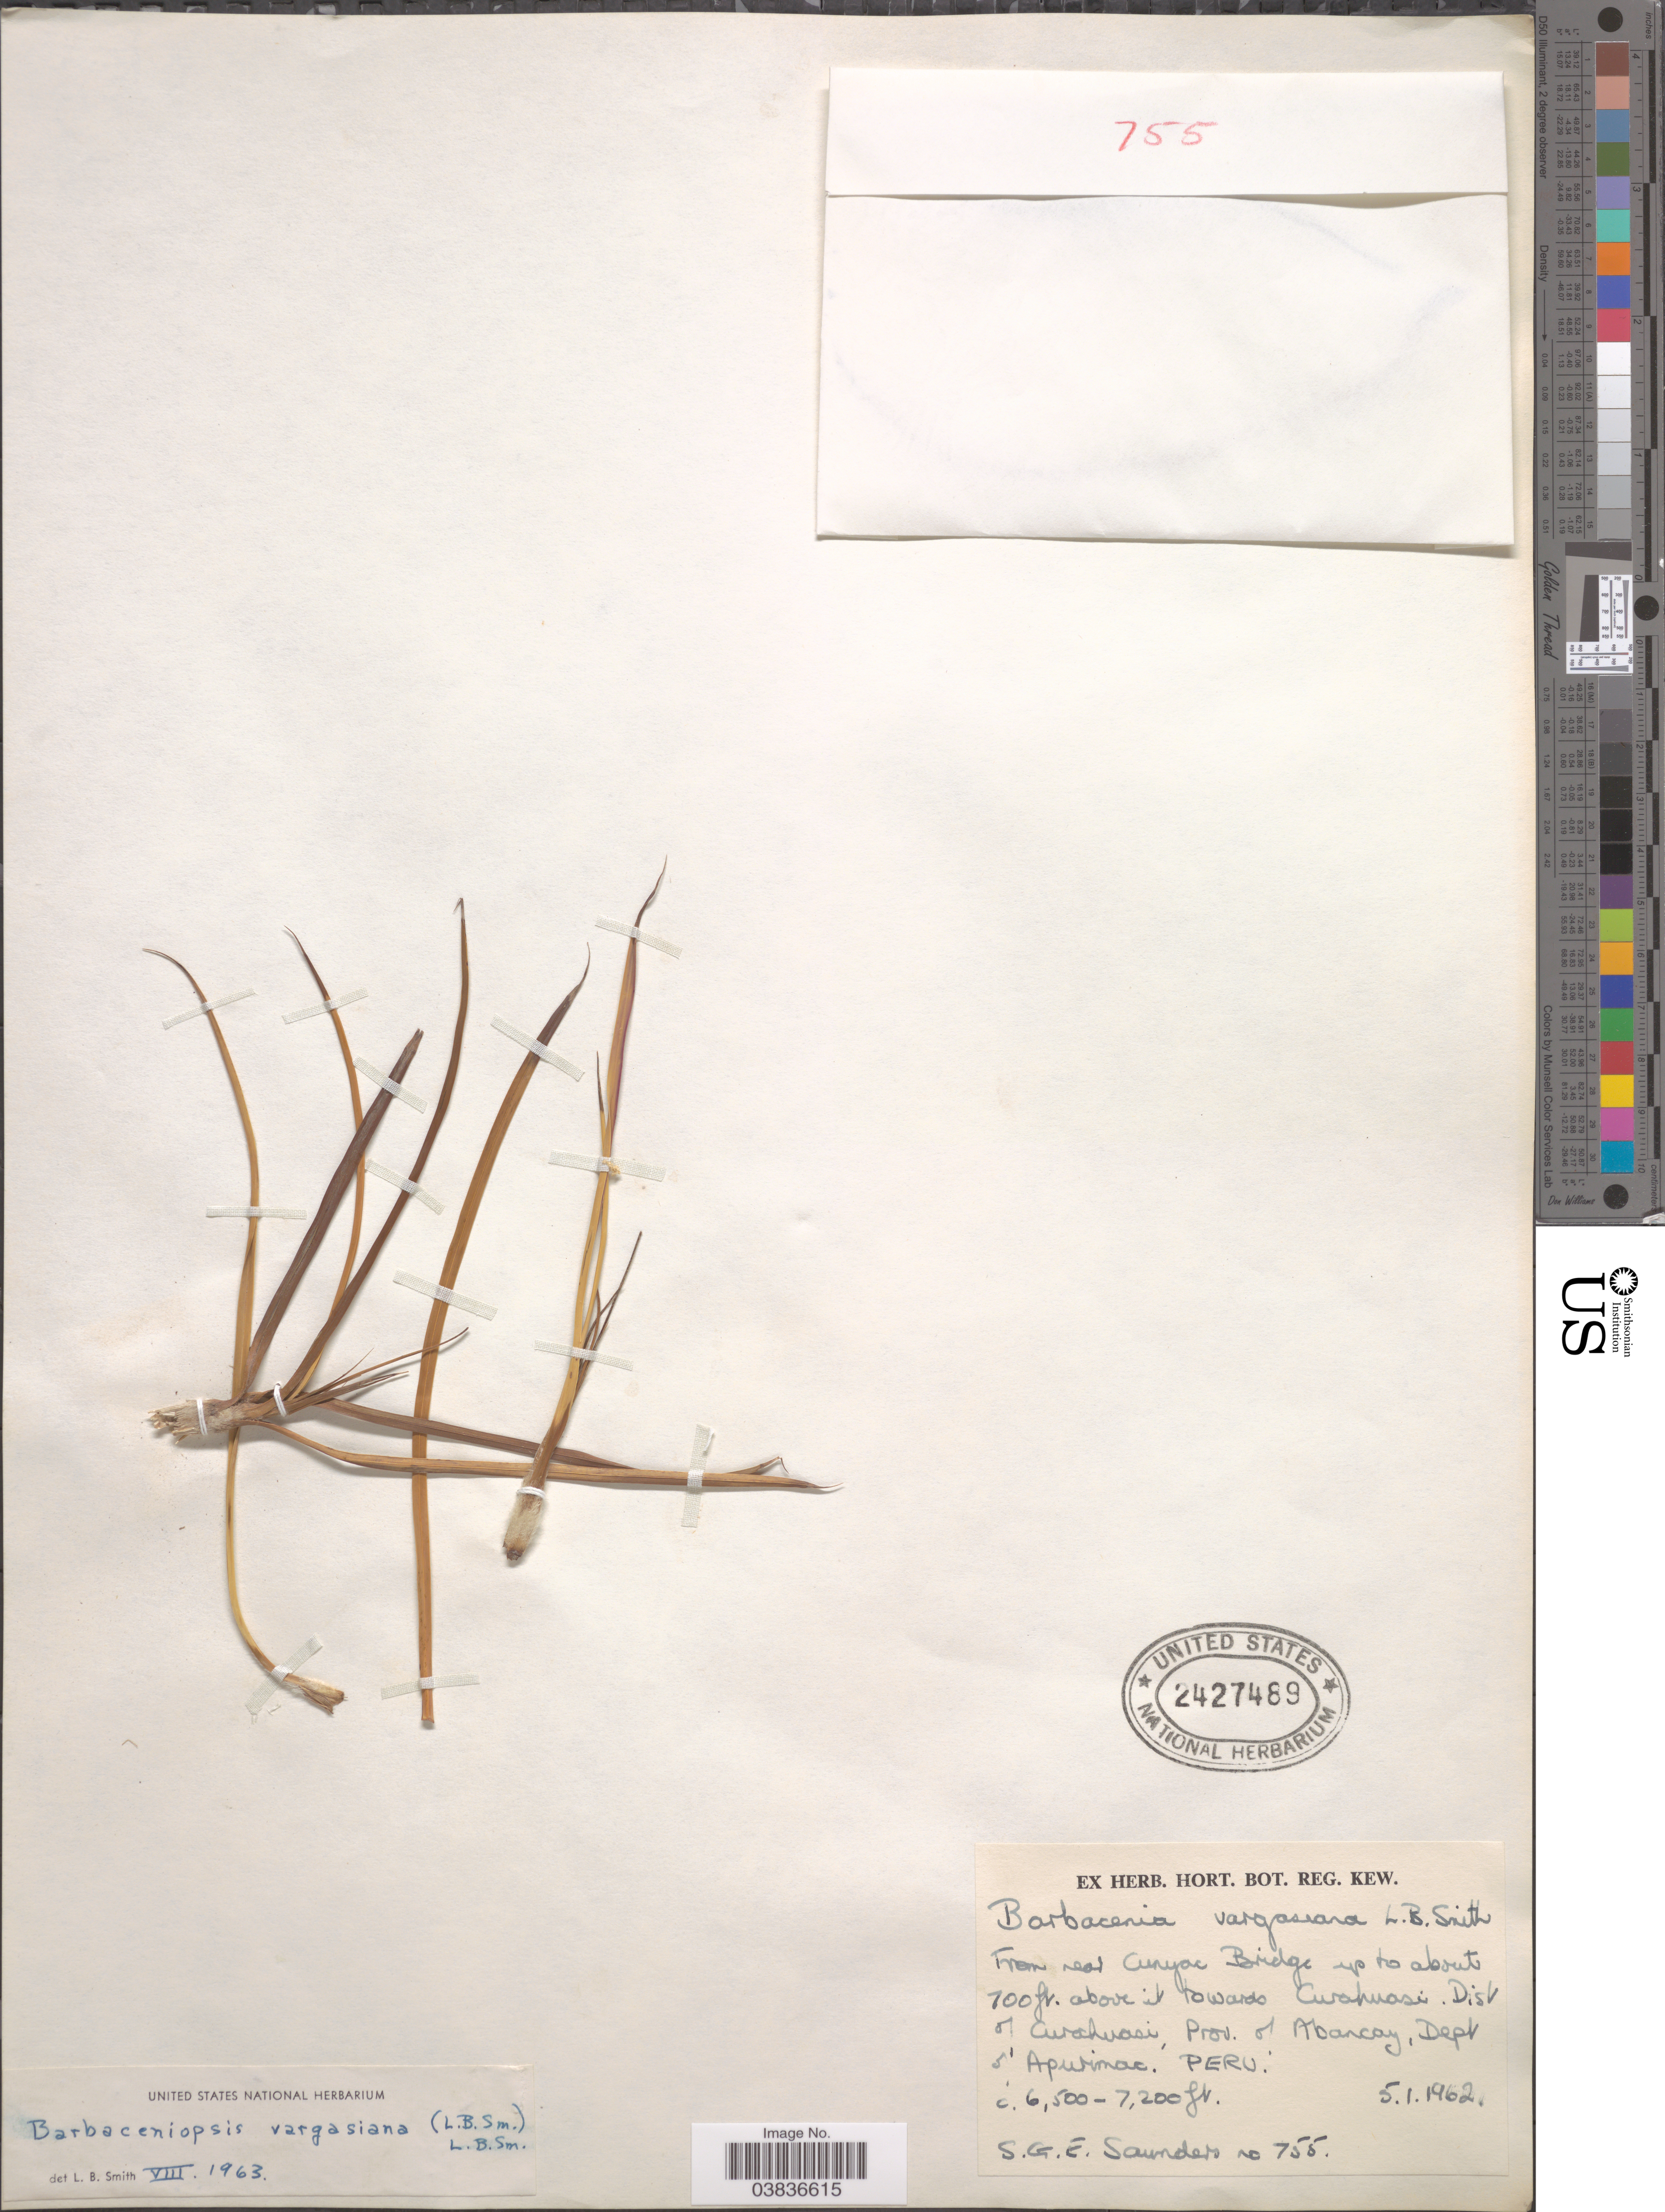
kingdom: Plantae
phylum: Tracheophyta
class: Liliopsida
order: Pandanales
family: Velloziaceae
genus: Barbaceniopsis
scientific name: Barbaceniopsis vargasiana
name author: (L.B. Sm.) L.B. Sm.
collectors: S. G. E. Saunders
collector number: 755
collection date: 1962-01-05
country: Peru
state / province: Apurímac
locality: Near Cunyac Bridge above it towards Curahuasi. Dist. of Curahuasi, Prov. of Abancay, Dept. Apurimac.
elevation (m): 1981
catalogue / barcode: US 2427489